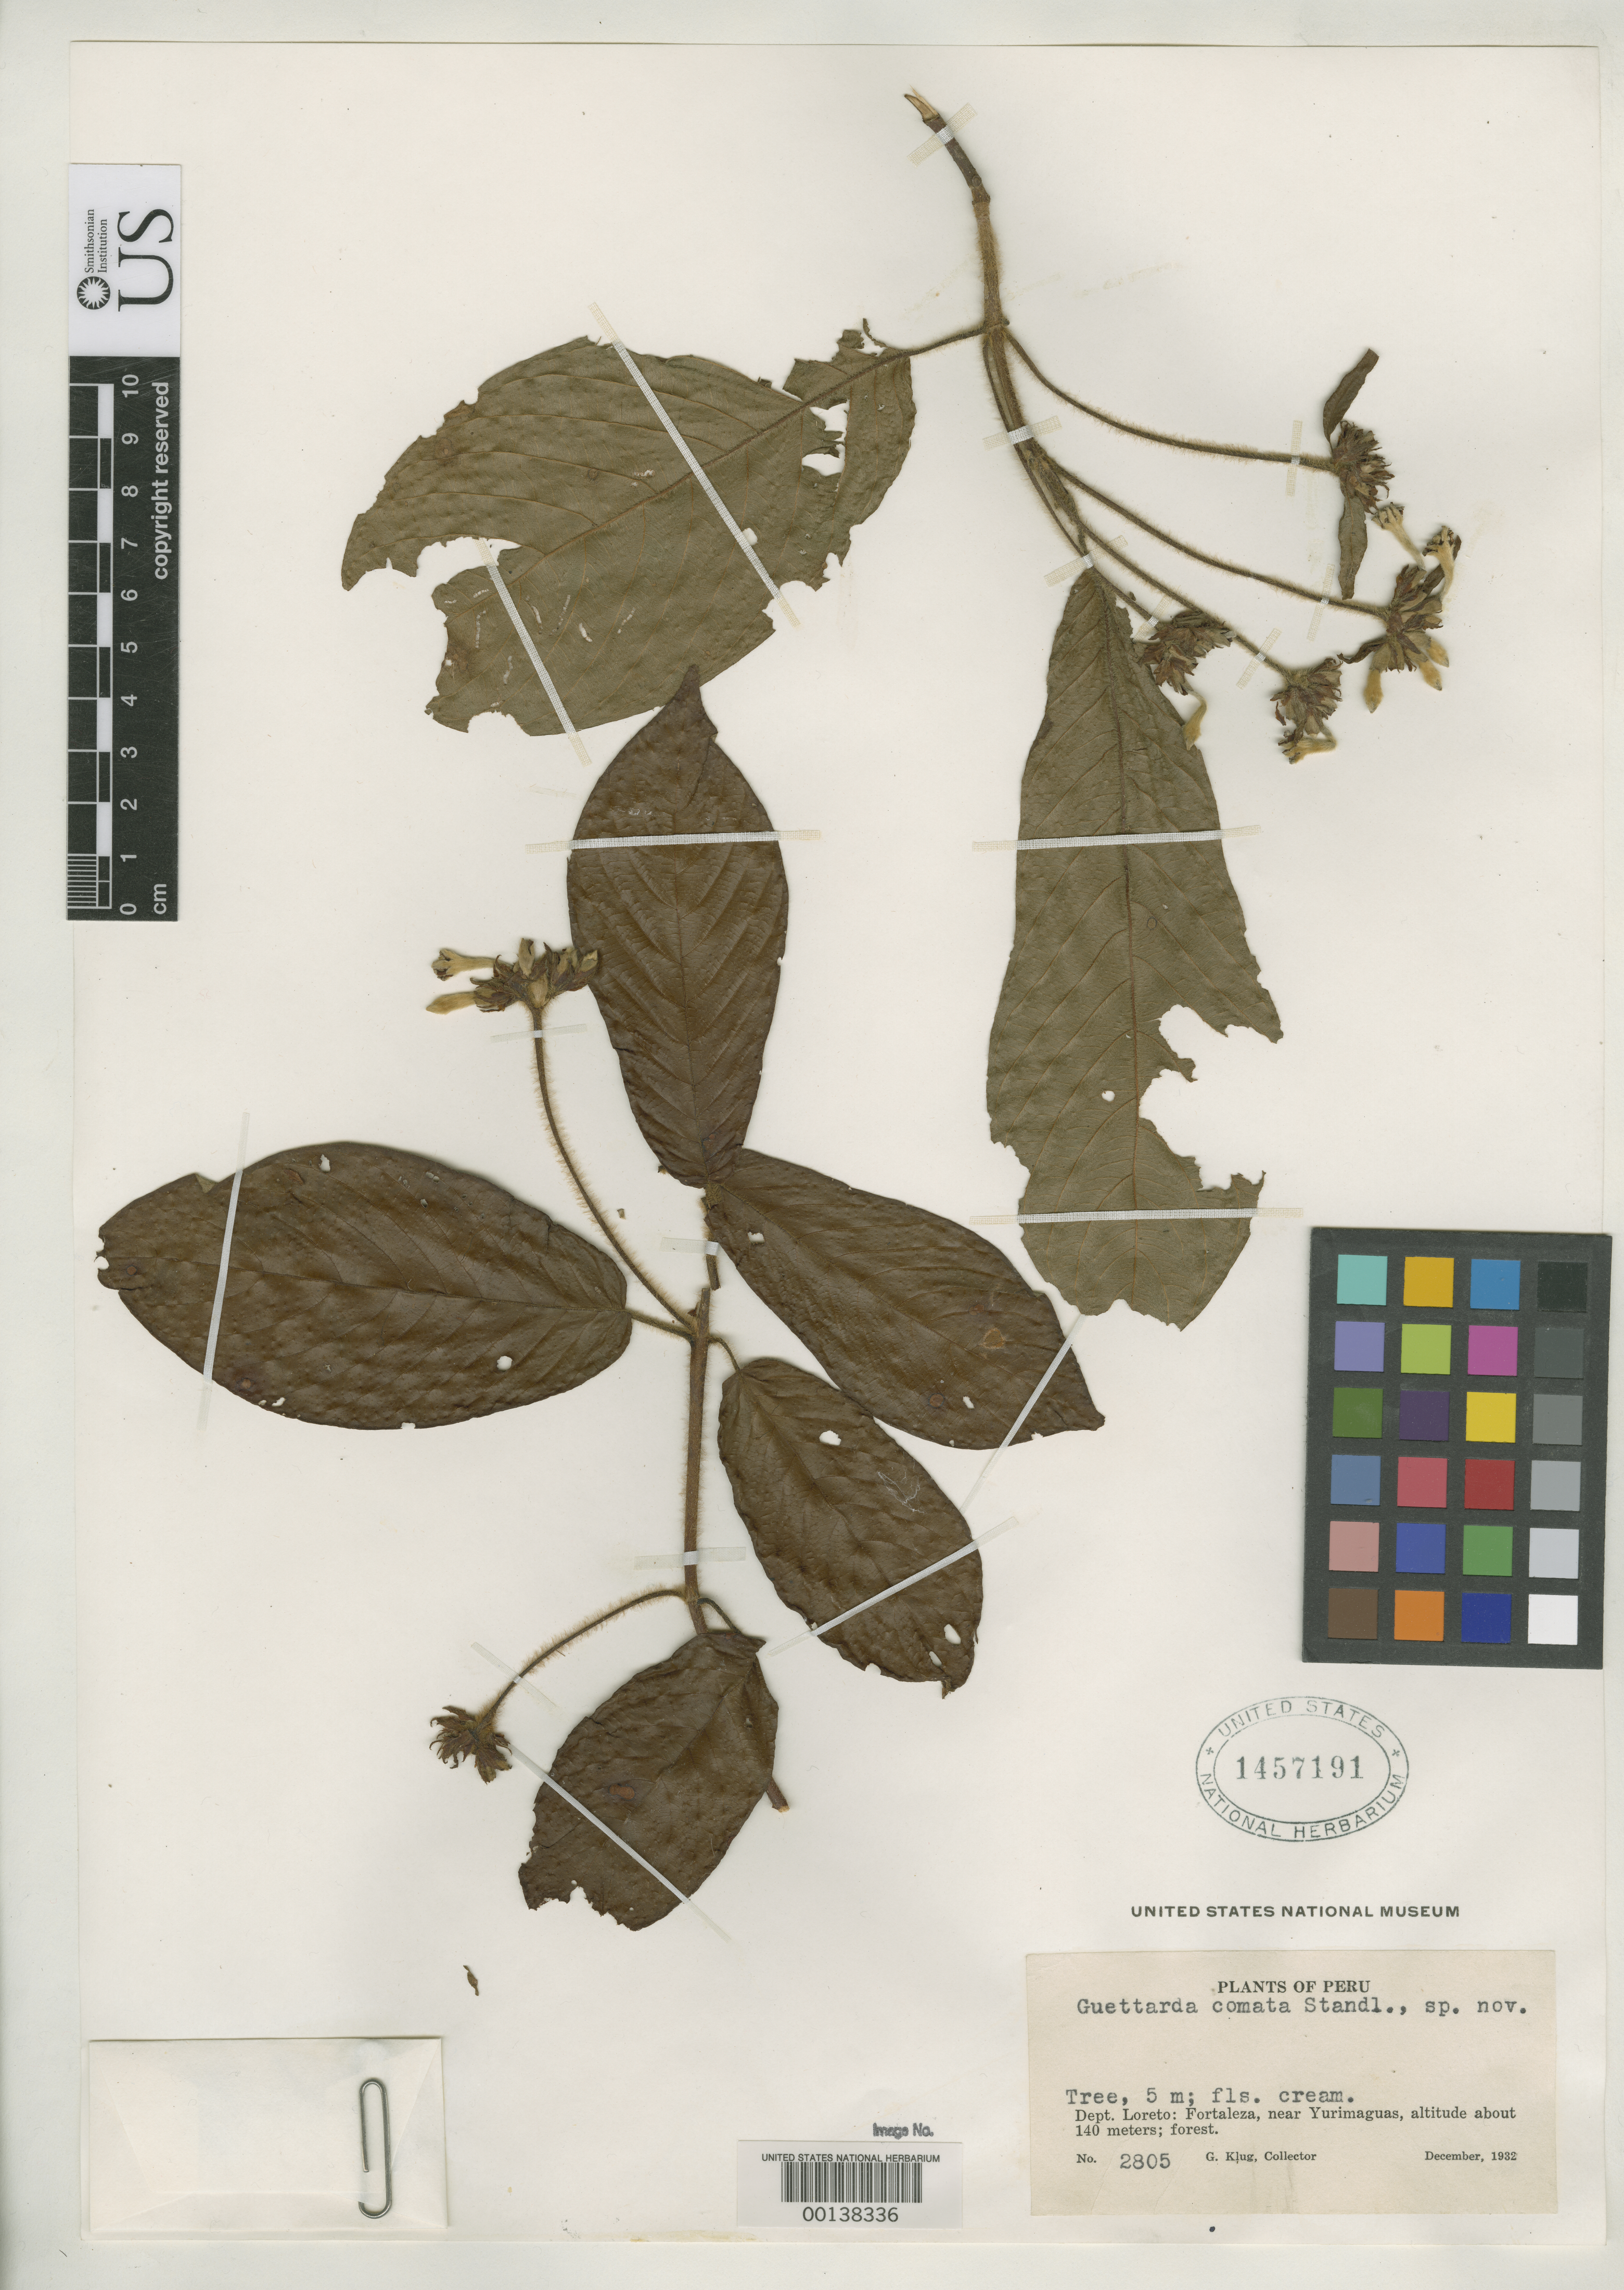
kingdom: Plantae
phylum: Tracheophyta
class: Magnoliopsida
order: Gentianales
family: Rubiaceae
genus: Guettarda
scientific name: Guettarda comata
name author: Standl.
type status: Isotype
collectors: G. Klug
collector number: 2805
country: Peru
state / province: Loreto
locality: Fortaleza, near Yurimaguas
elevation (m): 140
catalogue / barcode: US 1457191